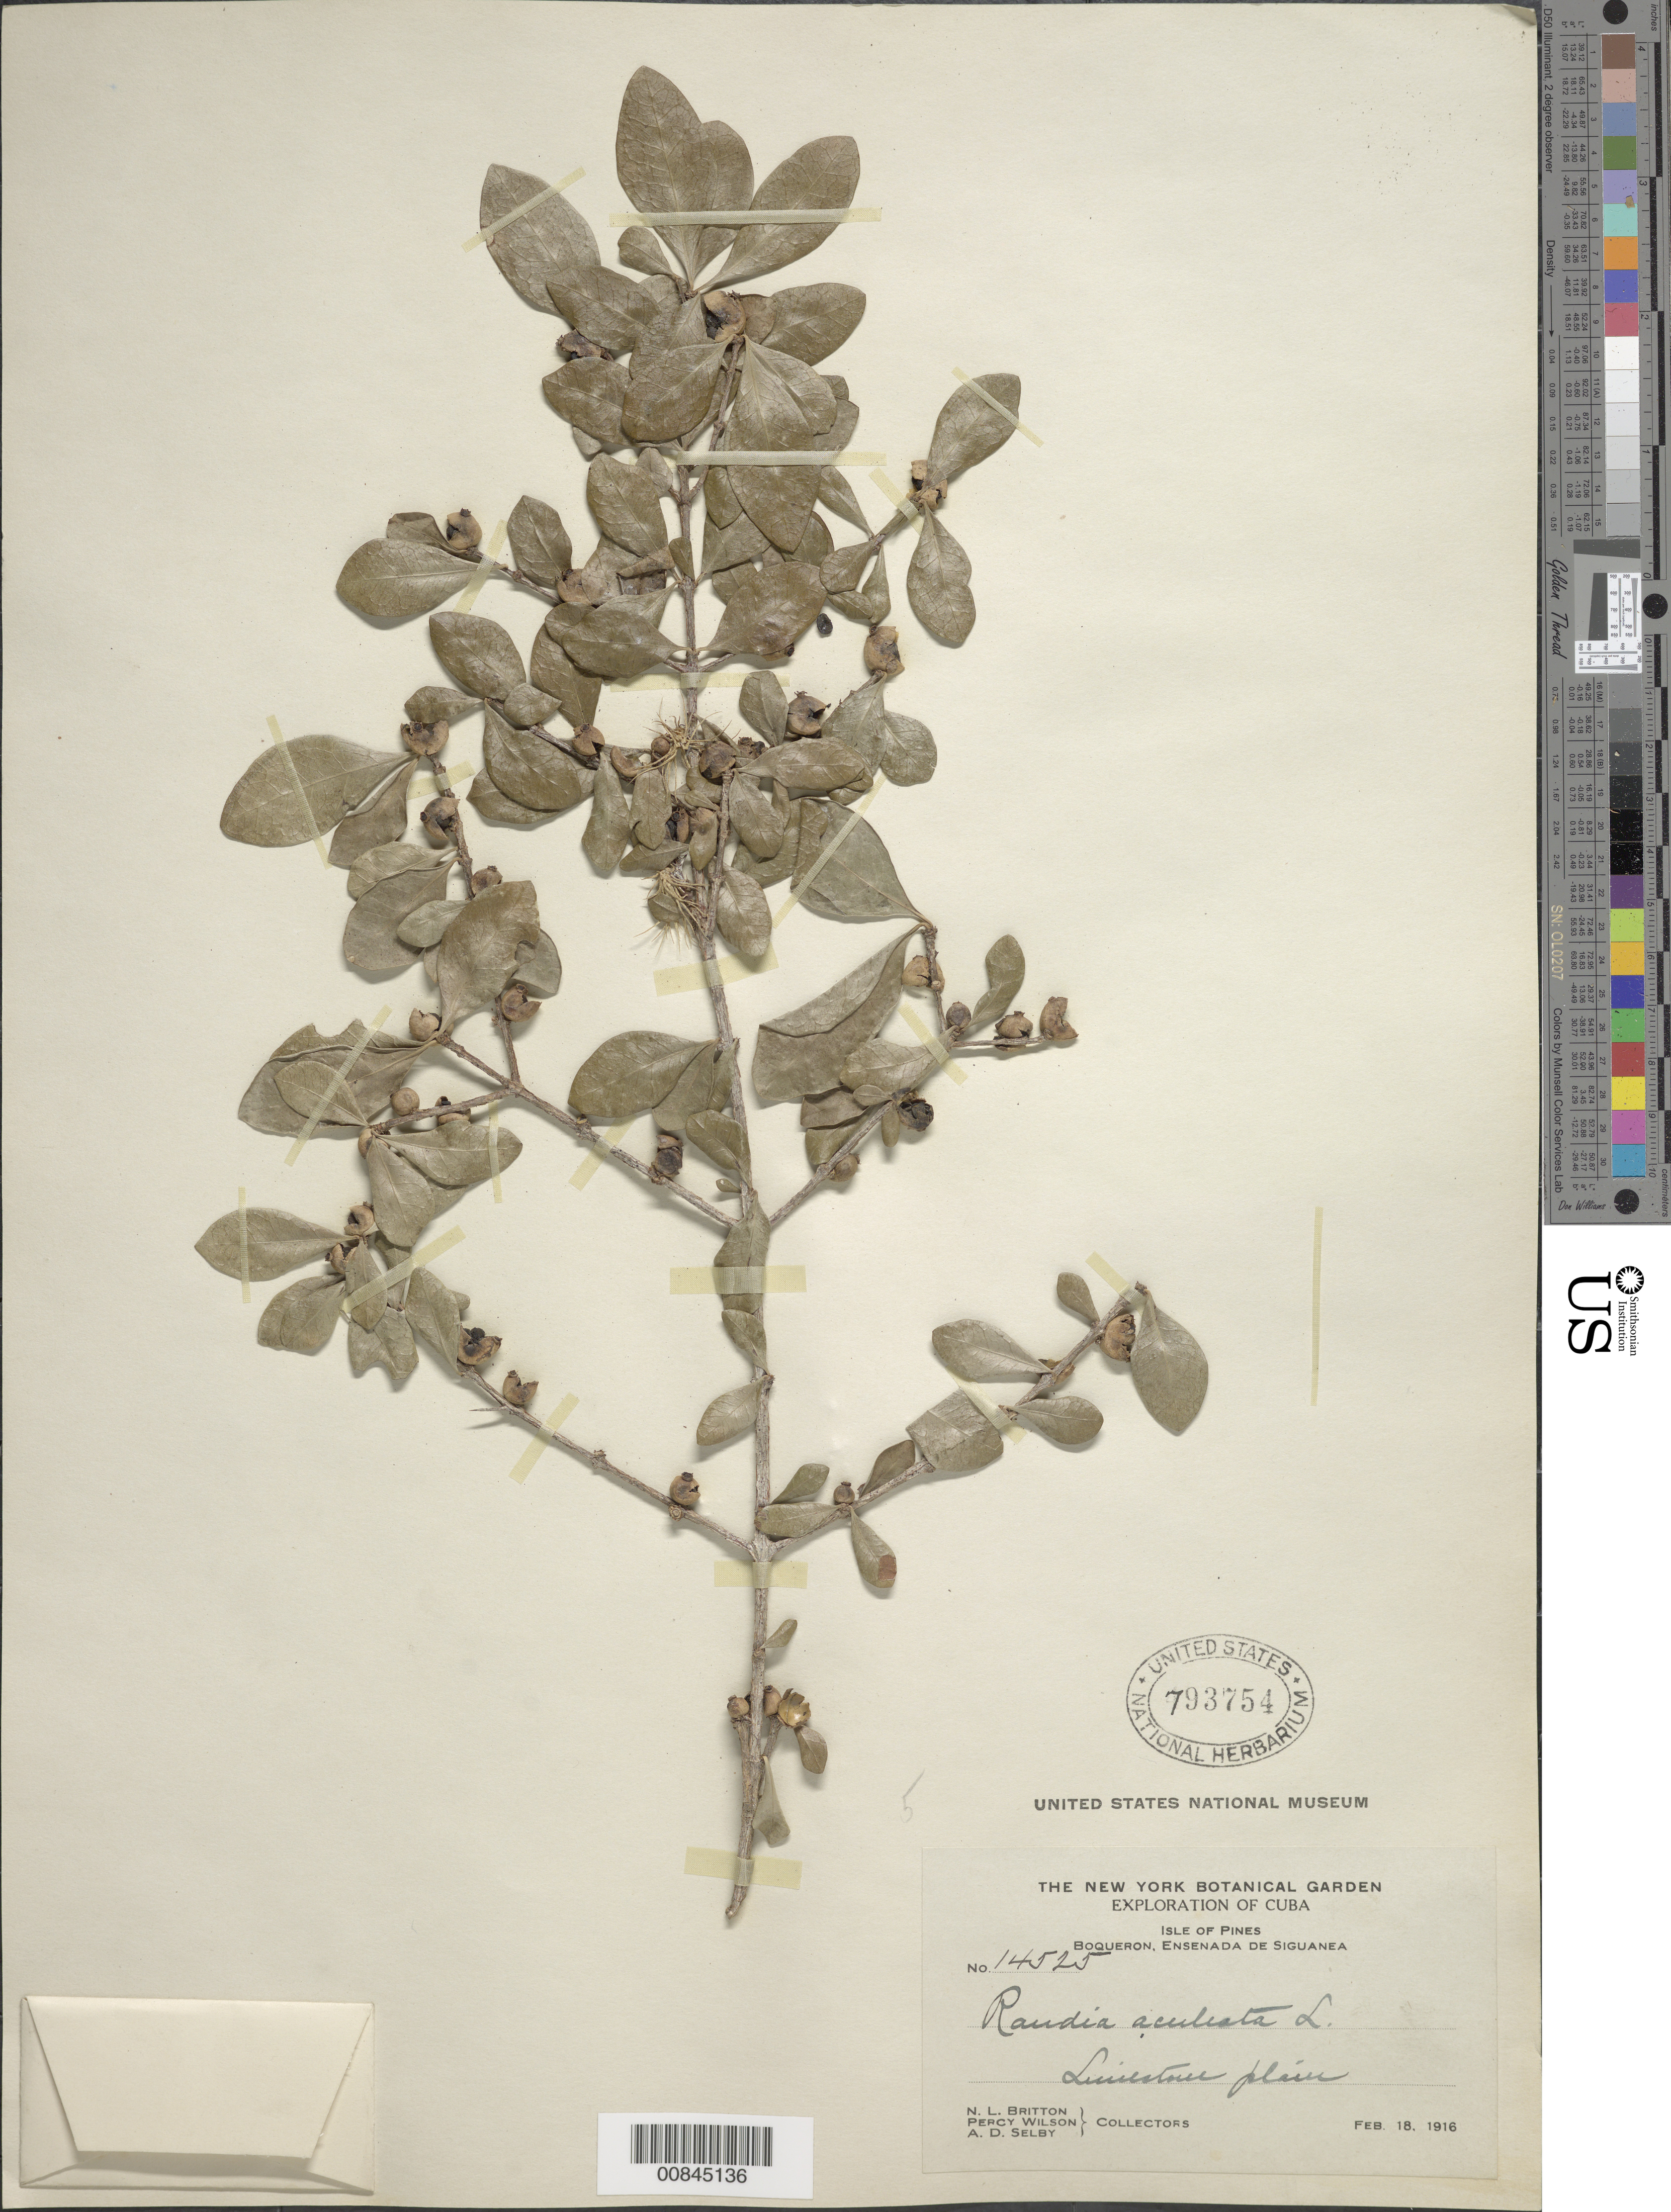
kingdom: Plantae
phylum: Tracheophyta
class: Magnoliopsida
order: Gentianales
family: Rubiaceae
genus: Randia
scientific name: Randia aculeata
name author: L.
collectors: N. Britton, P. Wilson & A. Selby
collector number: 14525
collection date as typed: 18 Feb 1916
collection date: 1916-02-18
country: Cuba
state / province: Isla de La Juventud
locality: Boqueron, Ensenada de Siguanea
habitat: Limestone plain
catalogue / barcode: US 793754